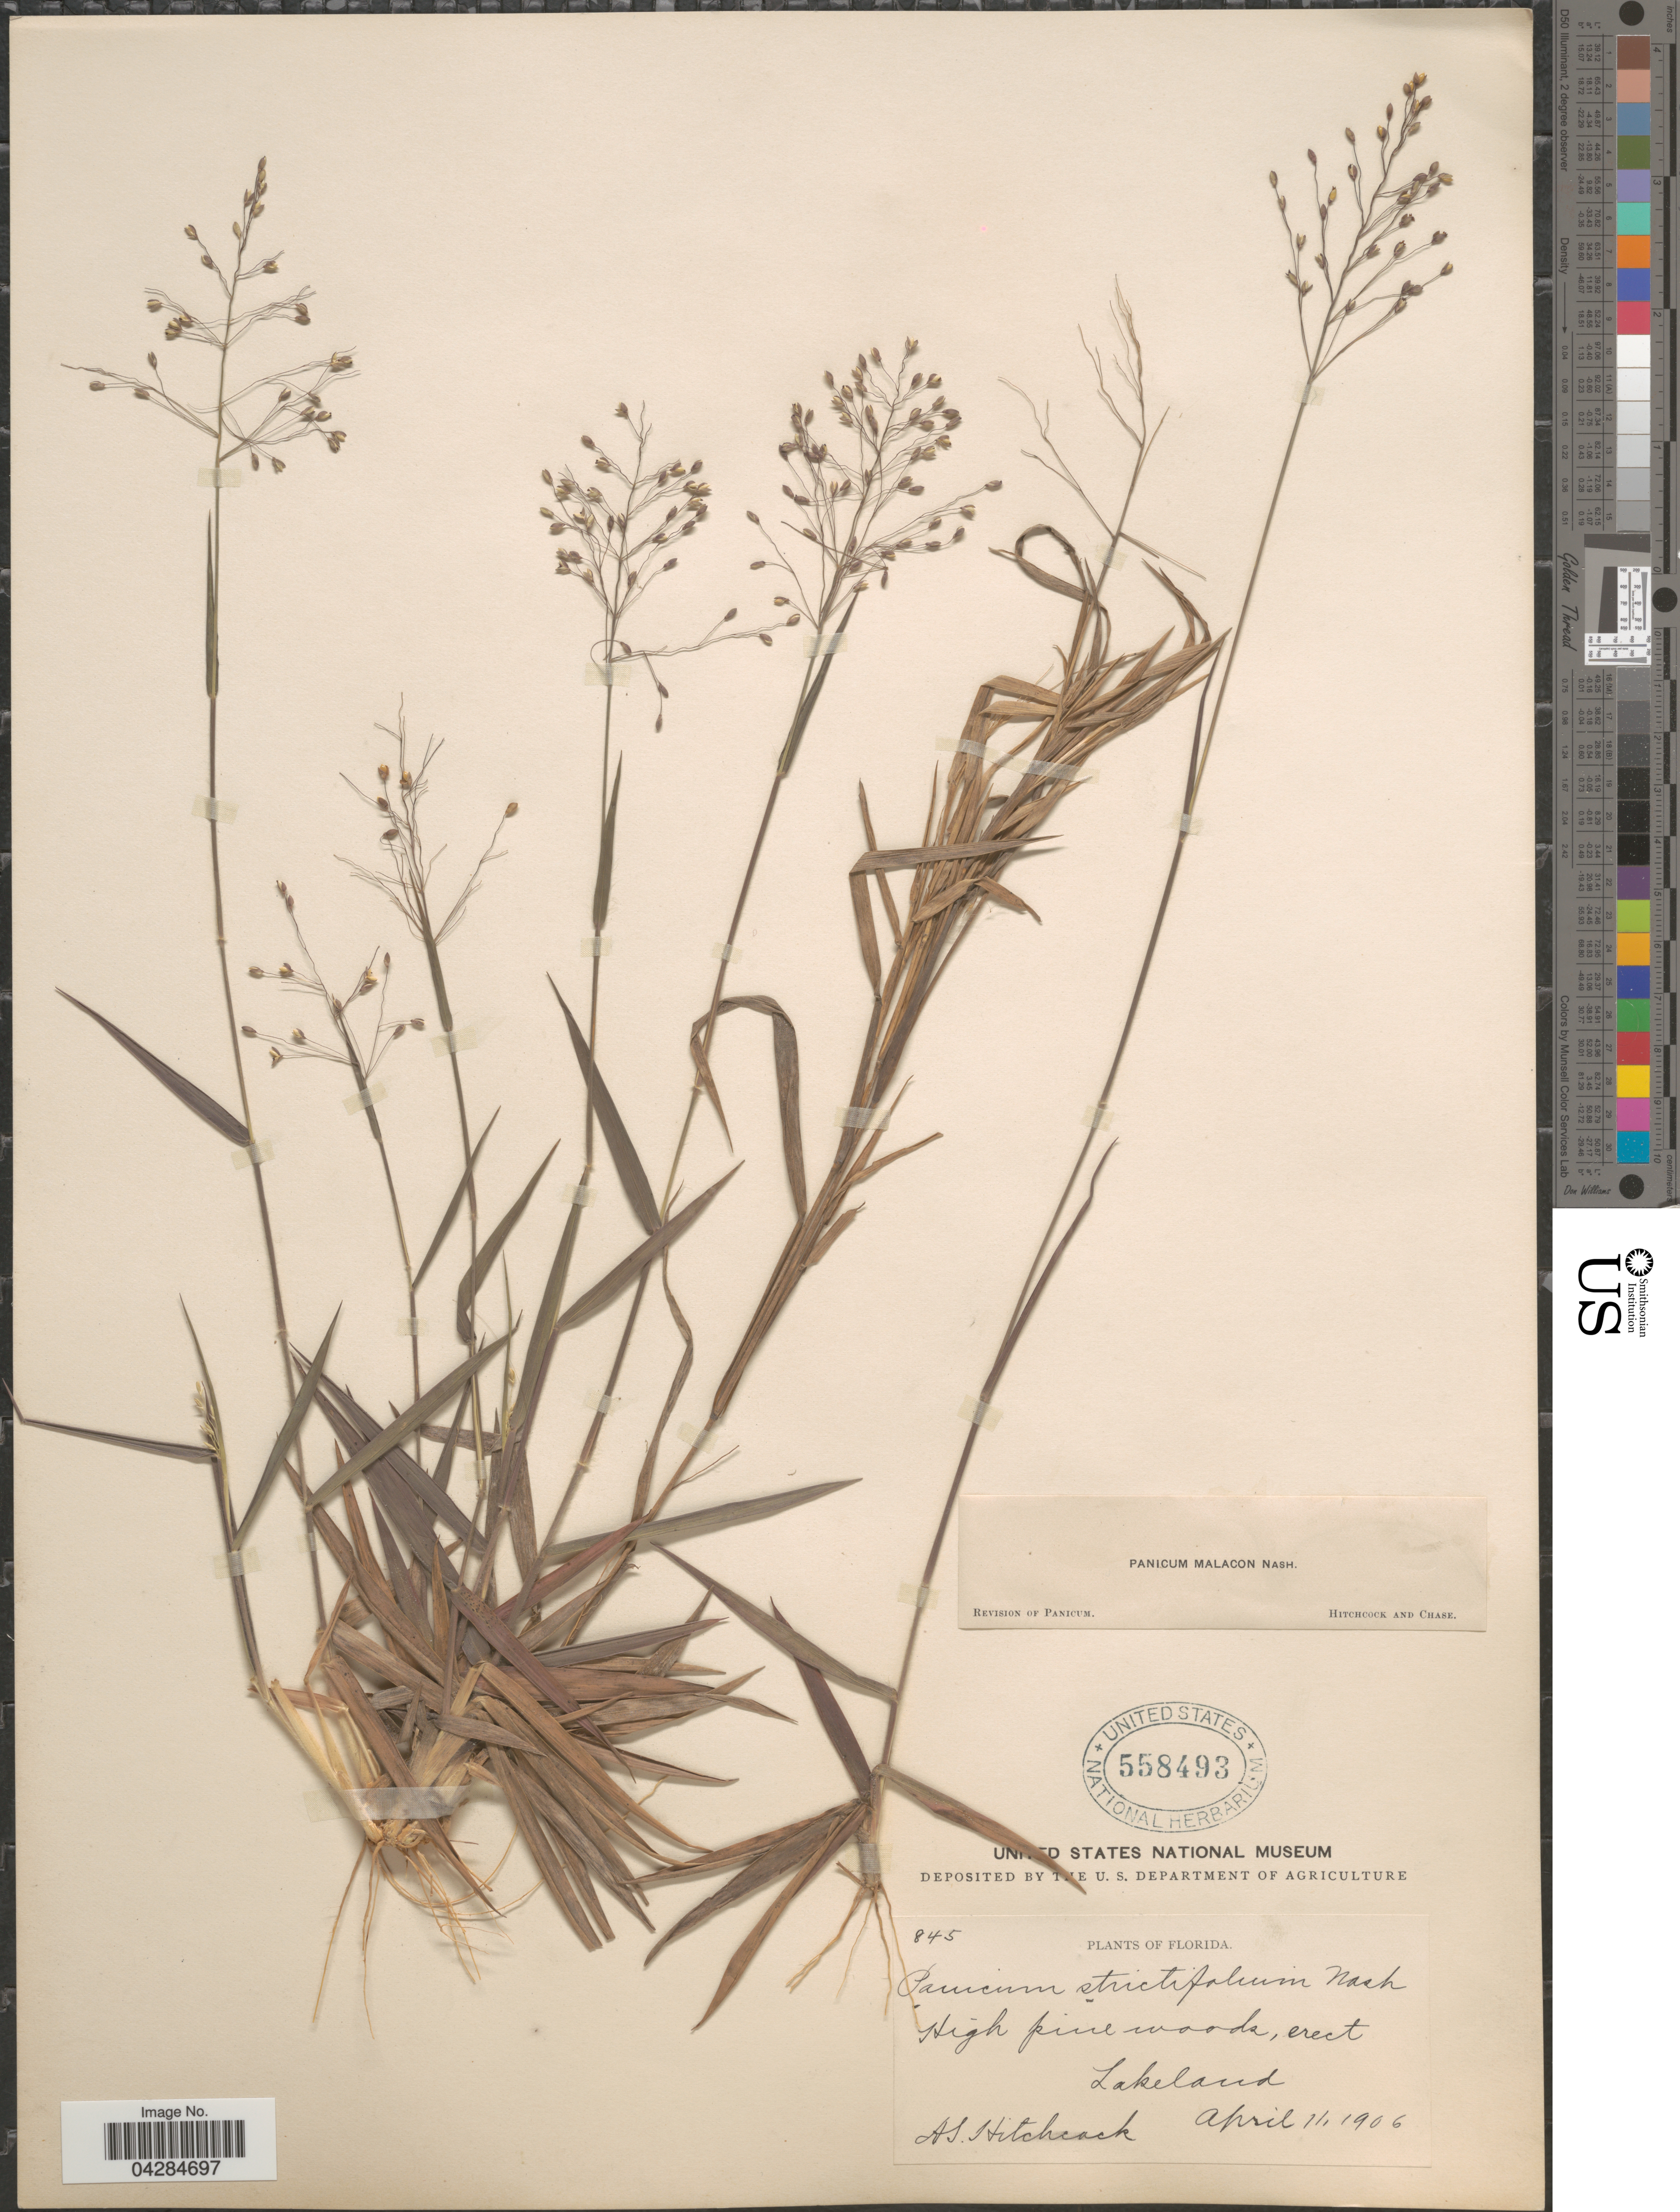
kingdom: Plantae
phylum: Tracheophyta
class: Liliopsida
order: Poales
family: Poaceae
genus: Dichanthelium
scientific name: Dichanthelium ovale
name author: (Elliott) Gould & C.A. Clark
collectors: A. S. Hitchcock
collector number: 845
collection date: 1906-04-11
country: United States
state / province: Florida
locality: High pine woods, erect Lakeland.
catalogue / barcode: US 558493